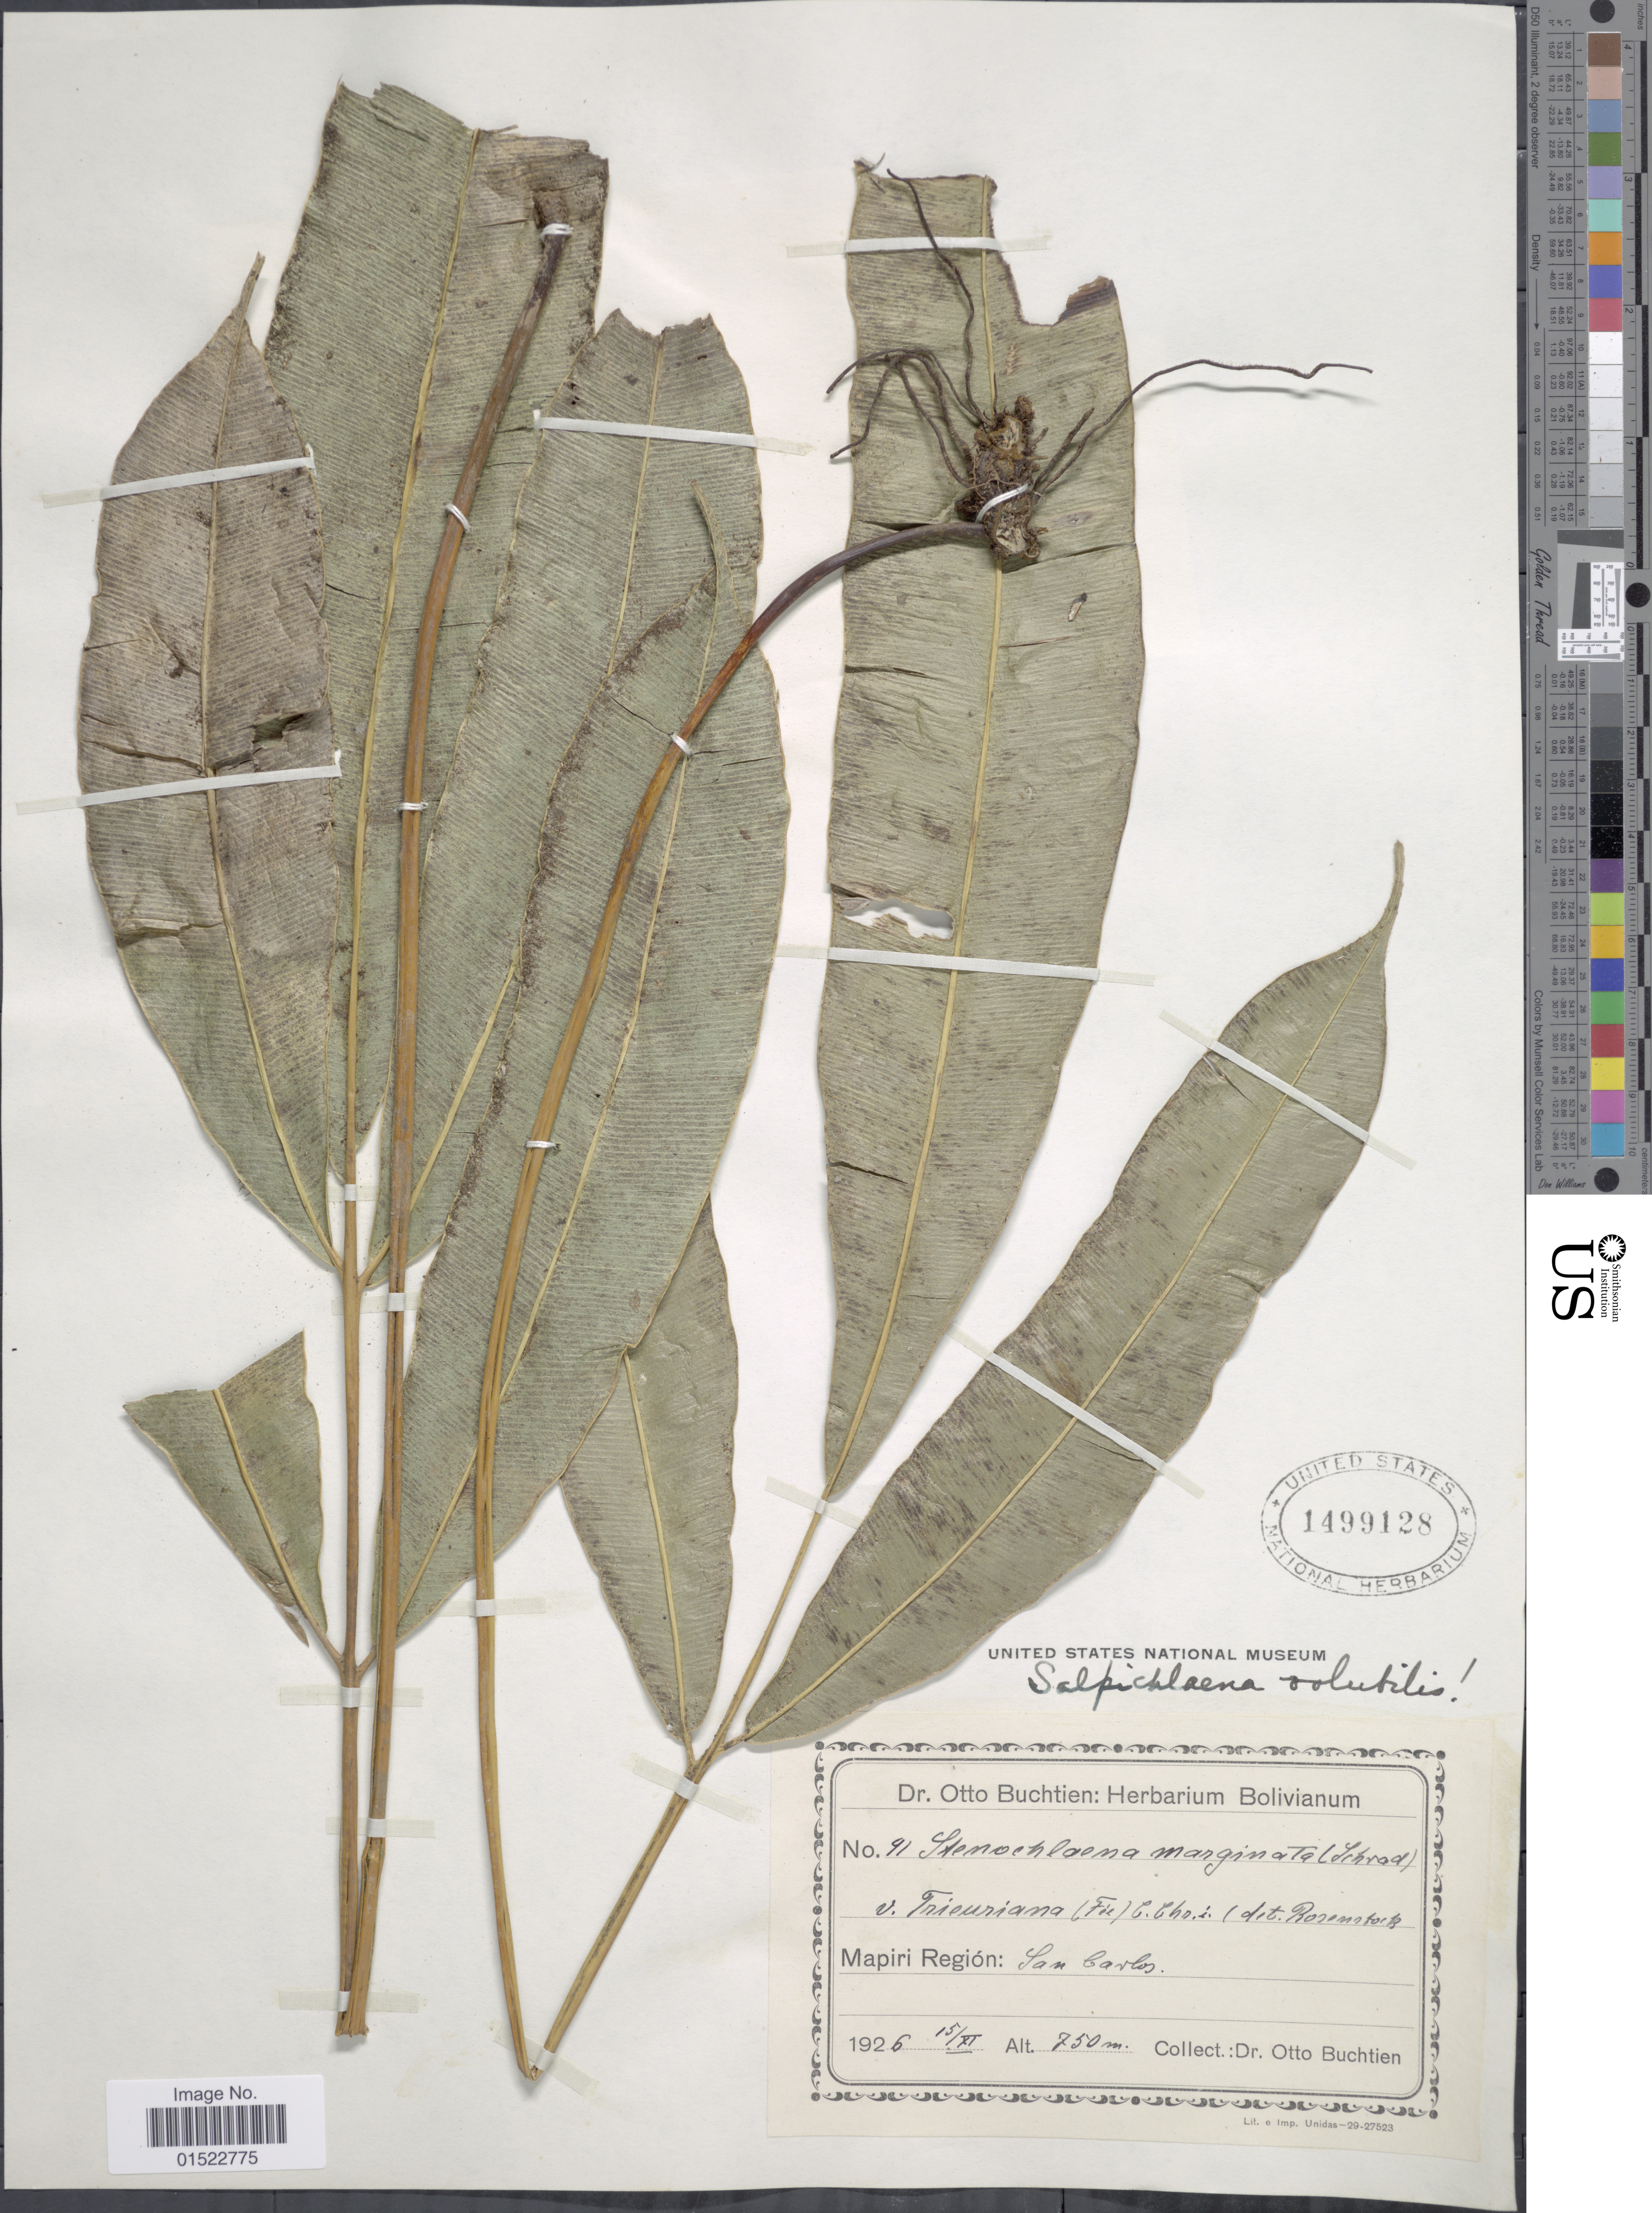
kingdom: Plantae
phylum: Tracheophyta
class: Polypodiopsida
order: Polypodiales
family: Blechnaceae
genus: Salpichlaena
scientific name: Salpichlaena volubilis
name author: (Kaulf.) J. Sm.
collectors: O. Buchtien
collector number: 91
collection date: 1926-11-15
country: Bolivia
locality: Mapiri region: San Carlos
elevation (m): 750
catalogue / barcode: US 1499128